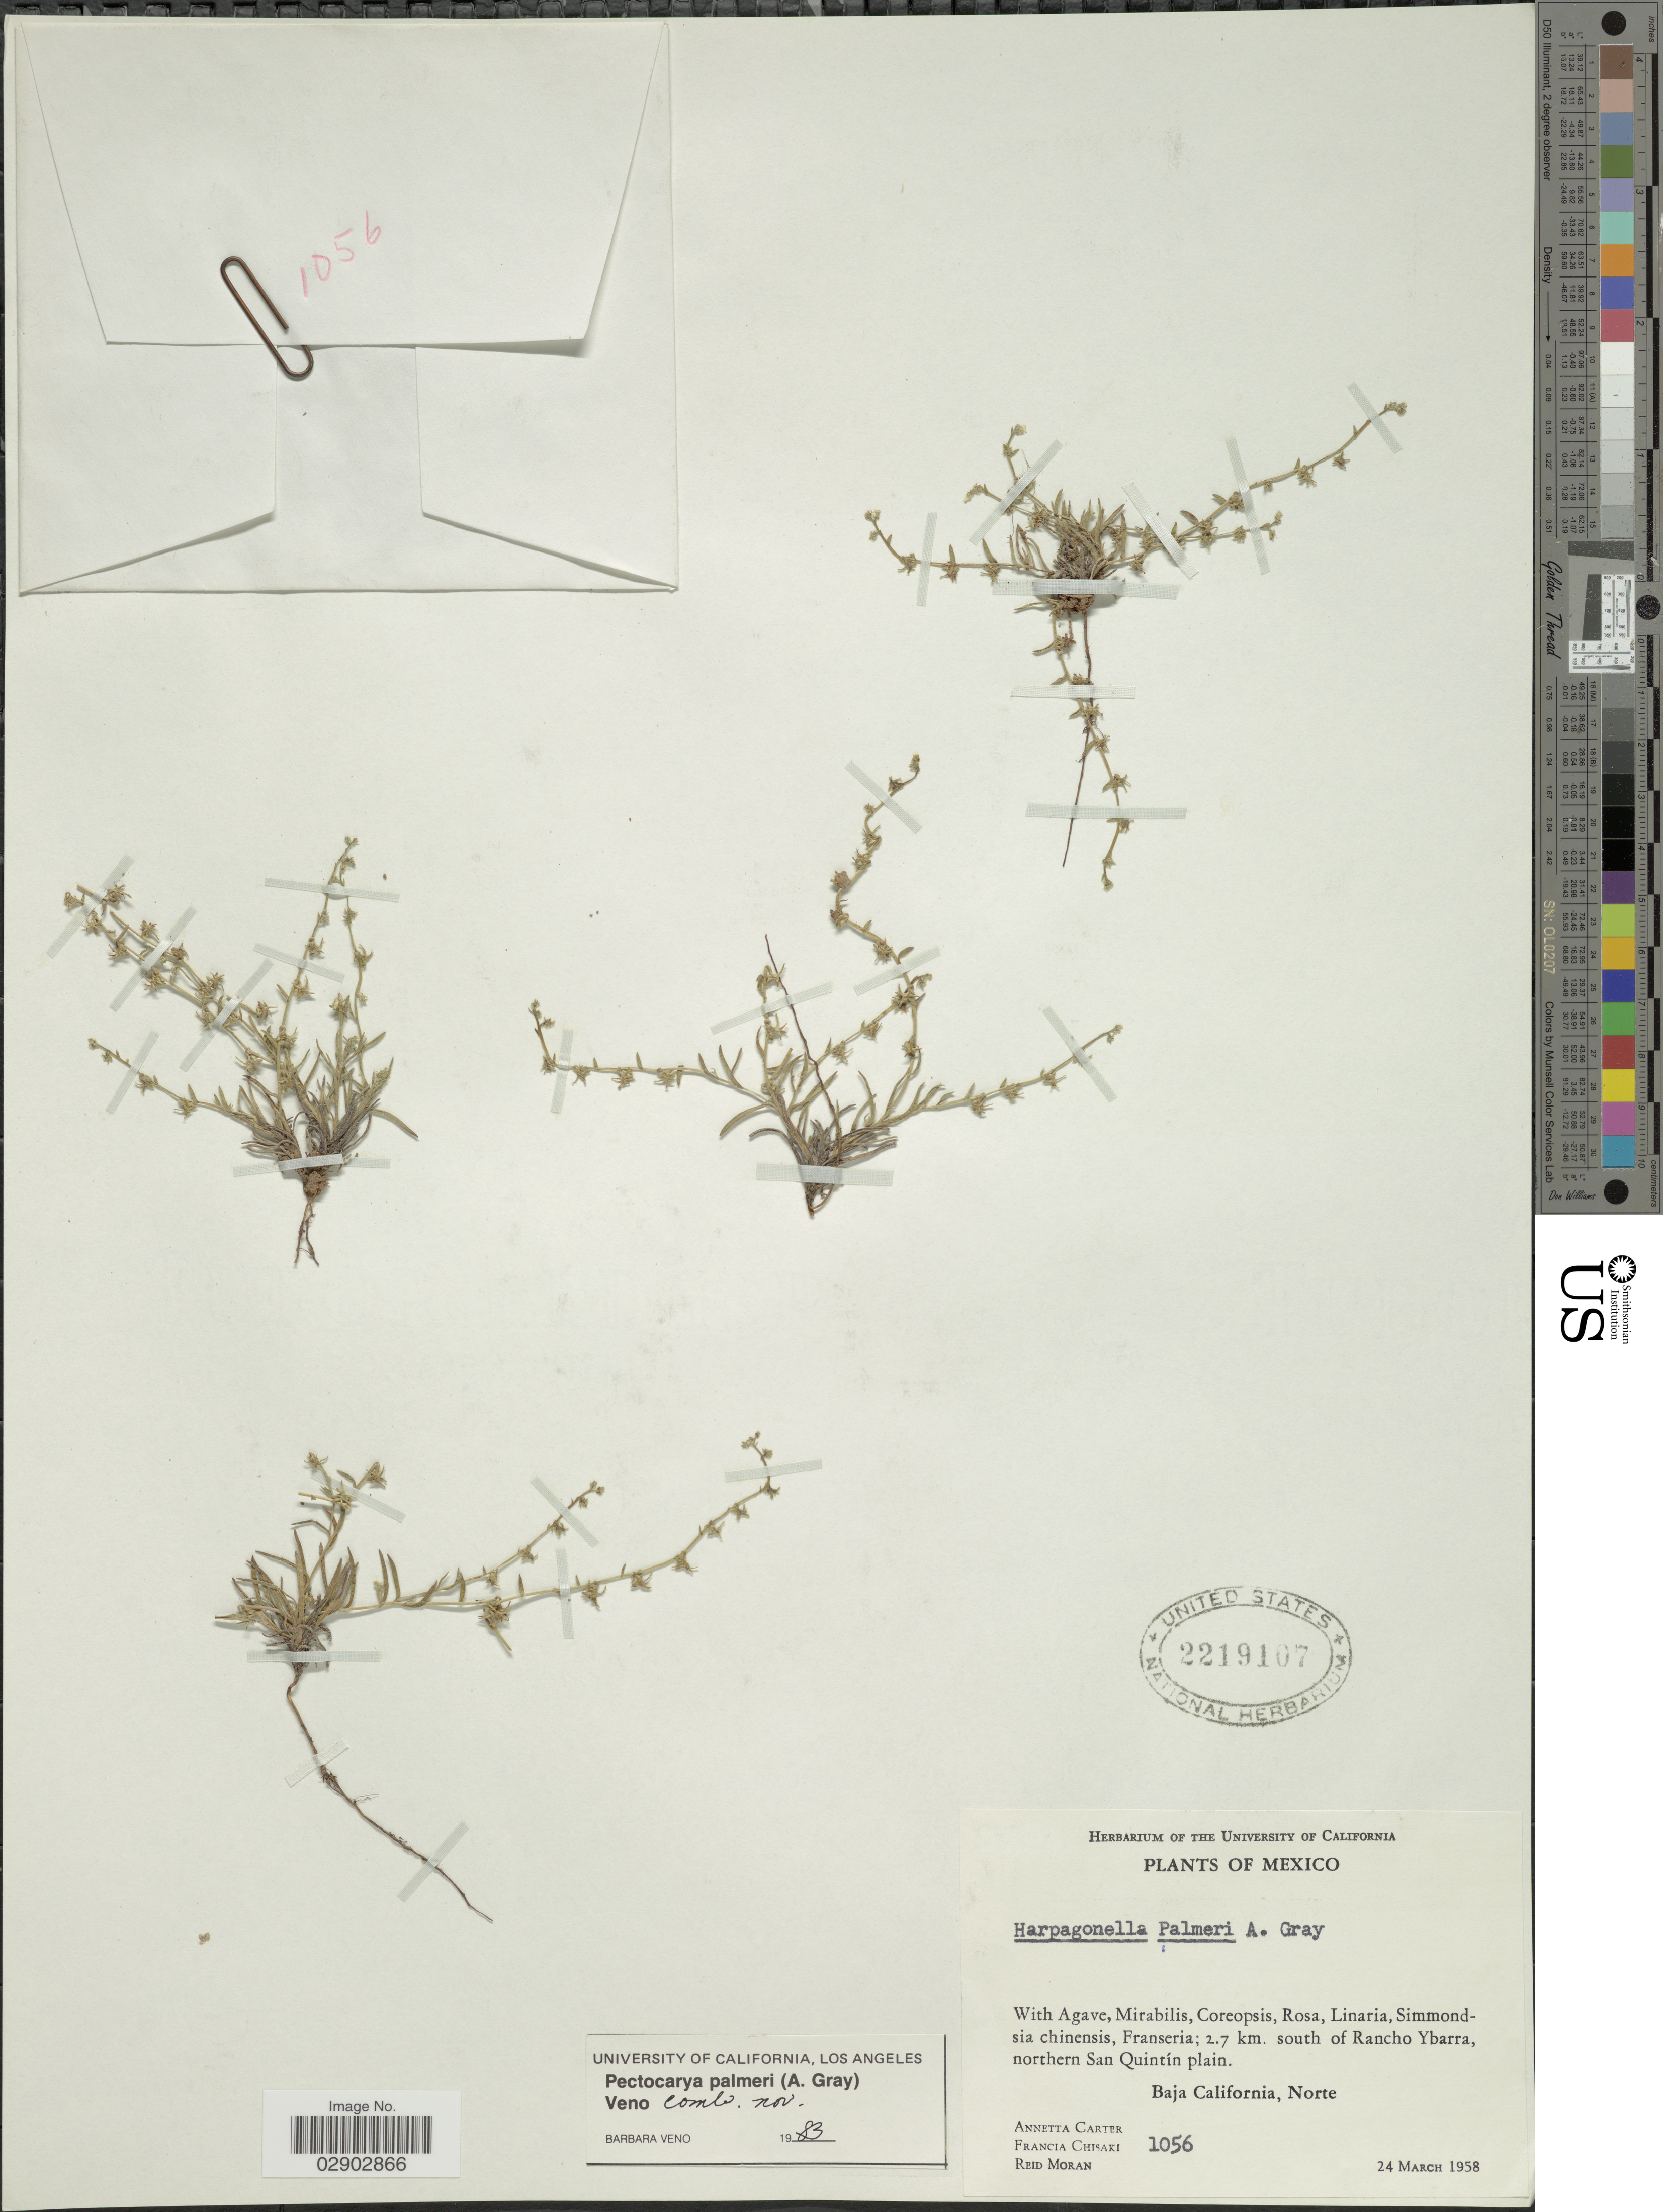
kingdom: Plantae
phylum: Tracheophyta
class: Magnoliopsida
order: Boraginales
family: Boraginaceae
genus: Harpagonella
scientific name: Harpagonella palmeri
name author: A. Gray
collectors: A. Carter, F. Chisaki & R. Moran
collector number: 1056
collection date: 1958-03-24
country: Mexico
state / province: Baja California Norte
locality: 2.7 km. south of Rancho Ybarra, northern San Quintín plain.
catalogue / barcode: US 2219107